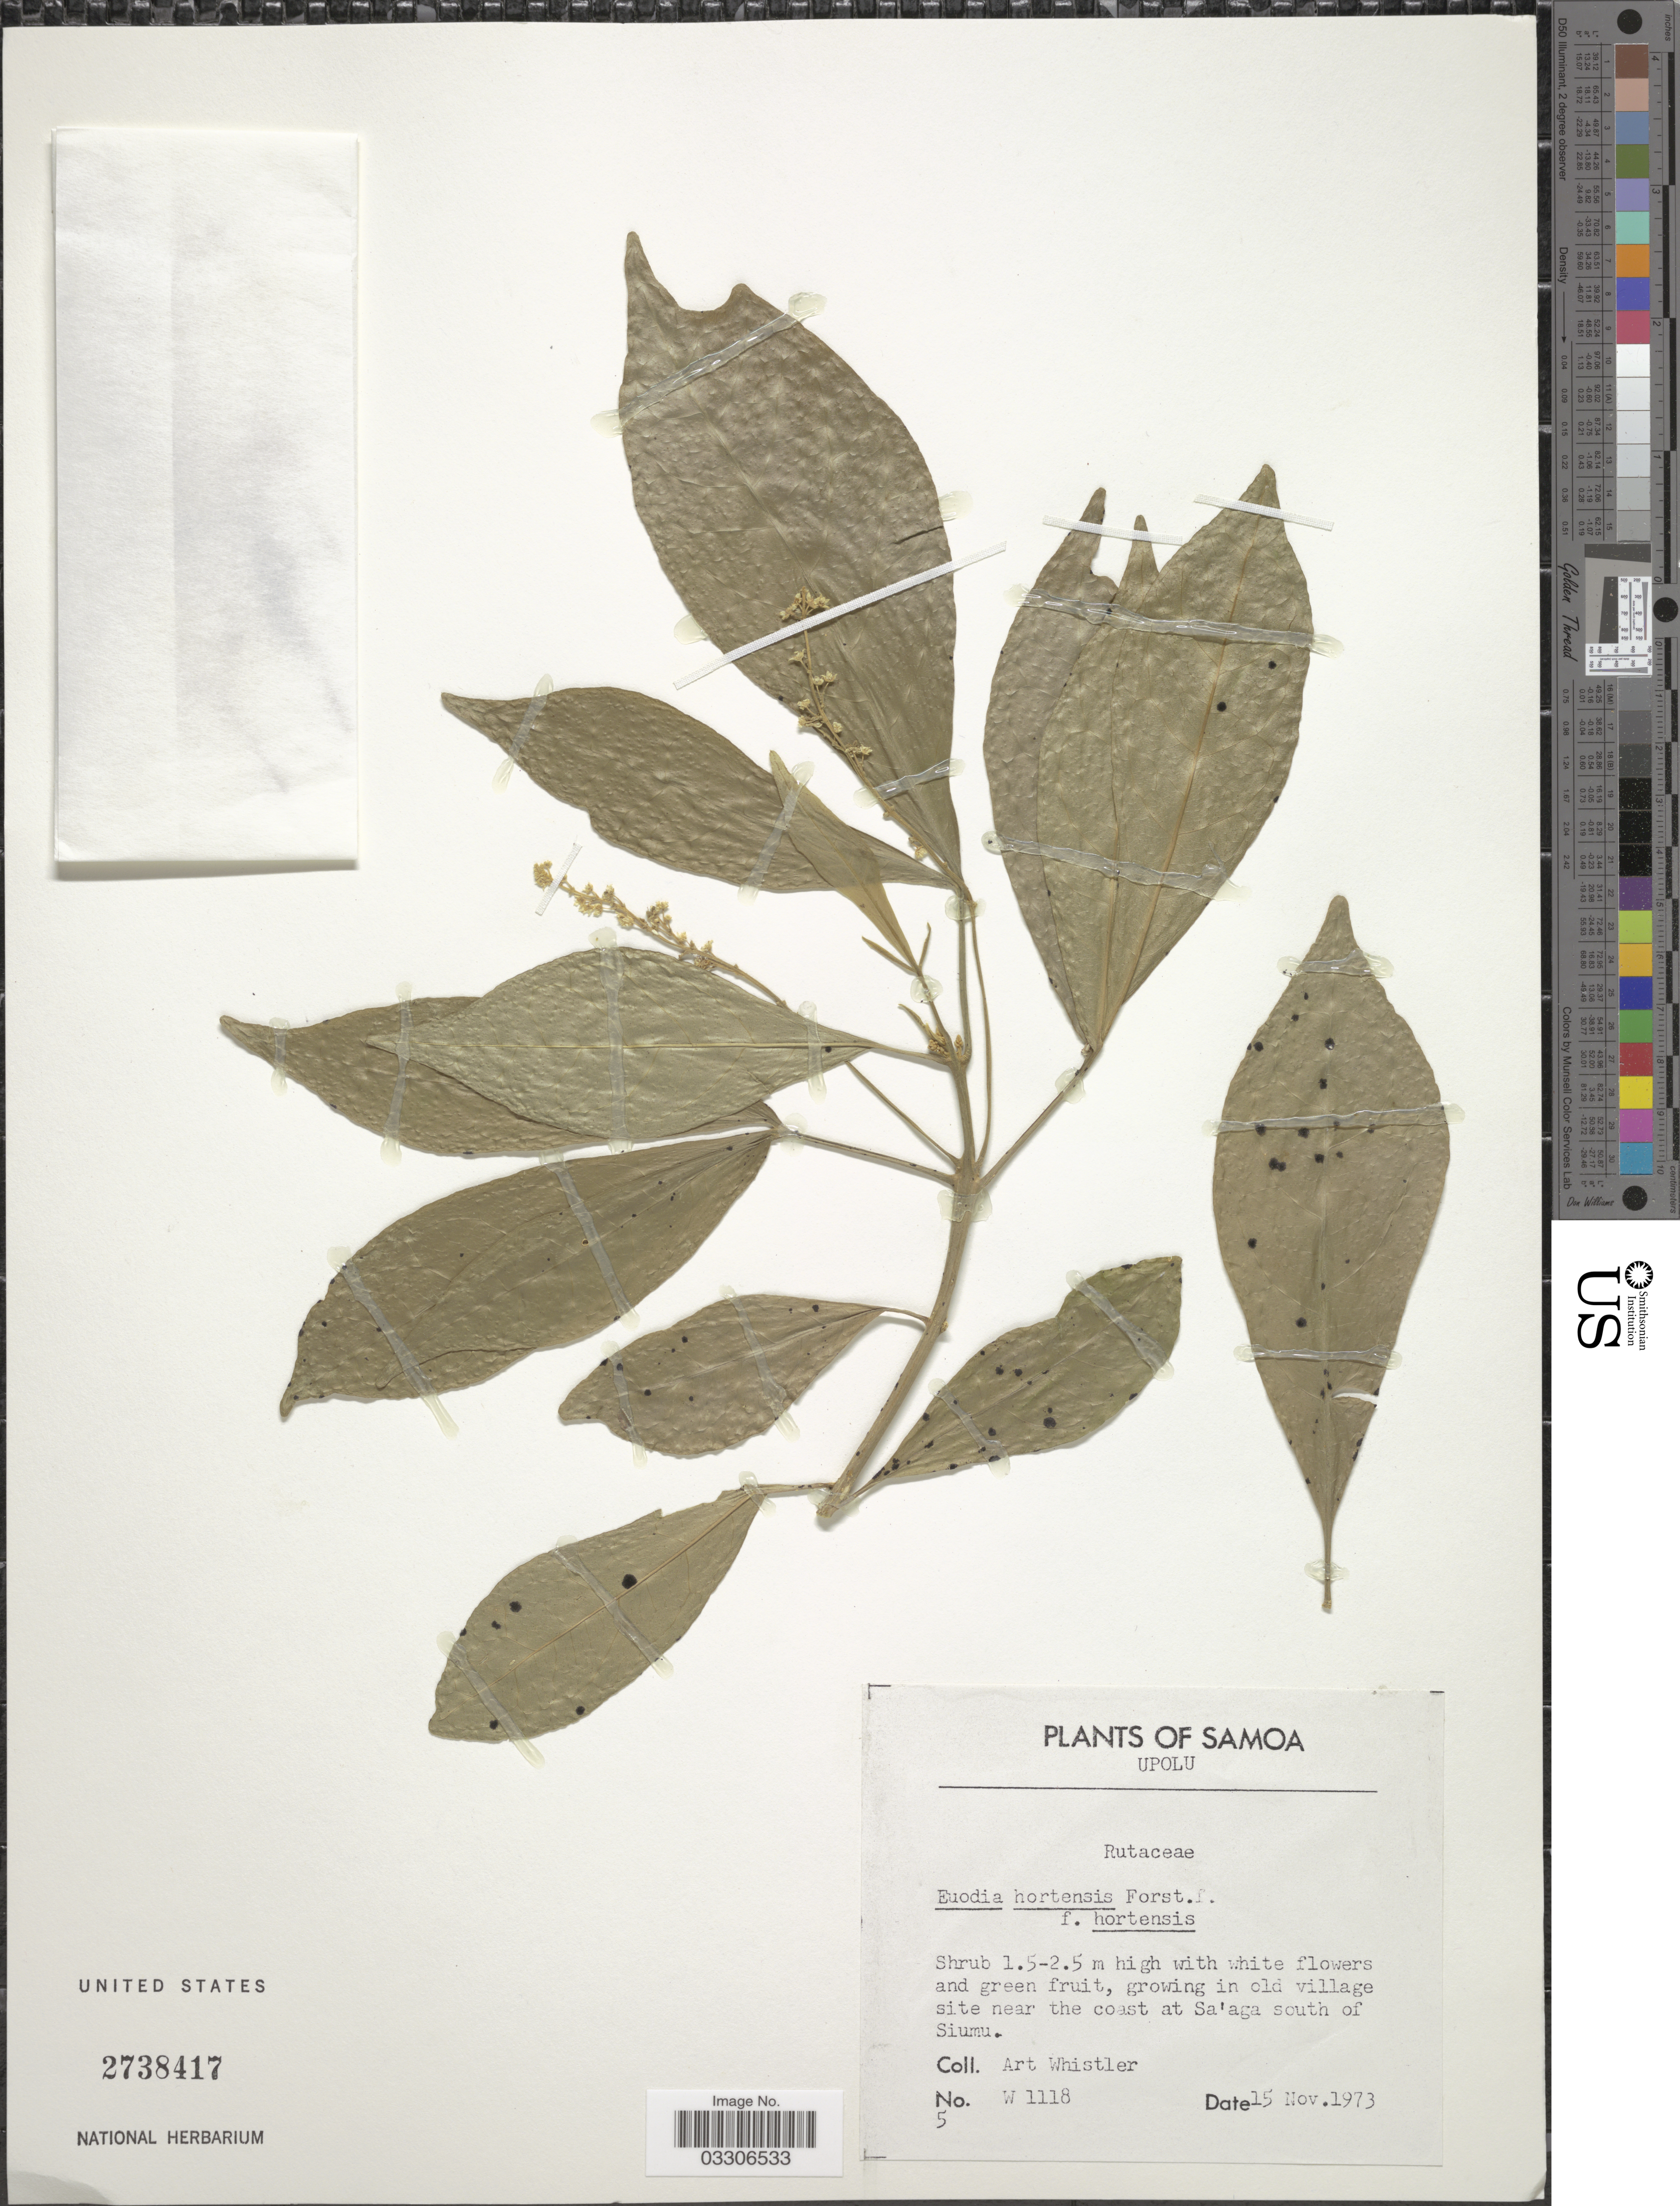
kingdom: Plantae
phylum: Tracheophyta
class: Magnoliopsida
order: Sapindales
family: Rutaceae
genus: Euodia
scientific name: Euodia hortensis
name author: J.R. Forst. & G. Forst.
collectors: A. Whistler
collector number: W 1118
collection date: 1973-11-15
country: Samoa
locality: Samoa. Upolu. In old village site near the coast at Sa'aga south of Siumu.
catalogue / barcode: US 2738417